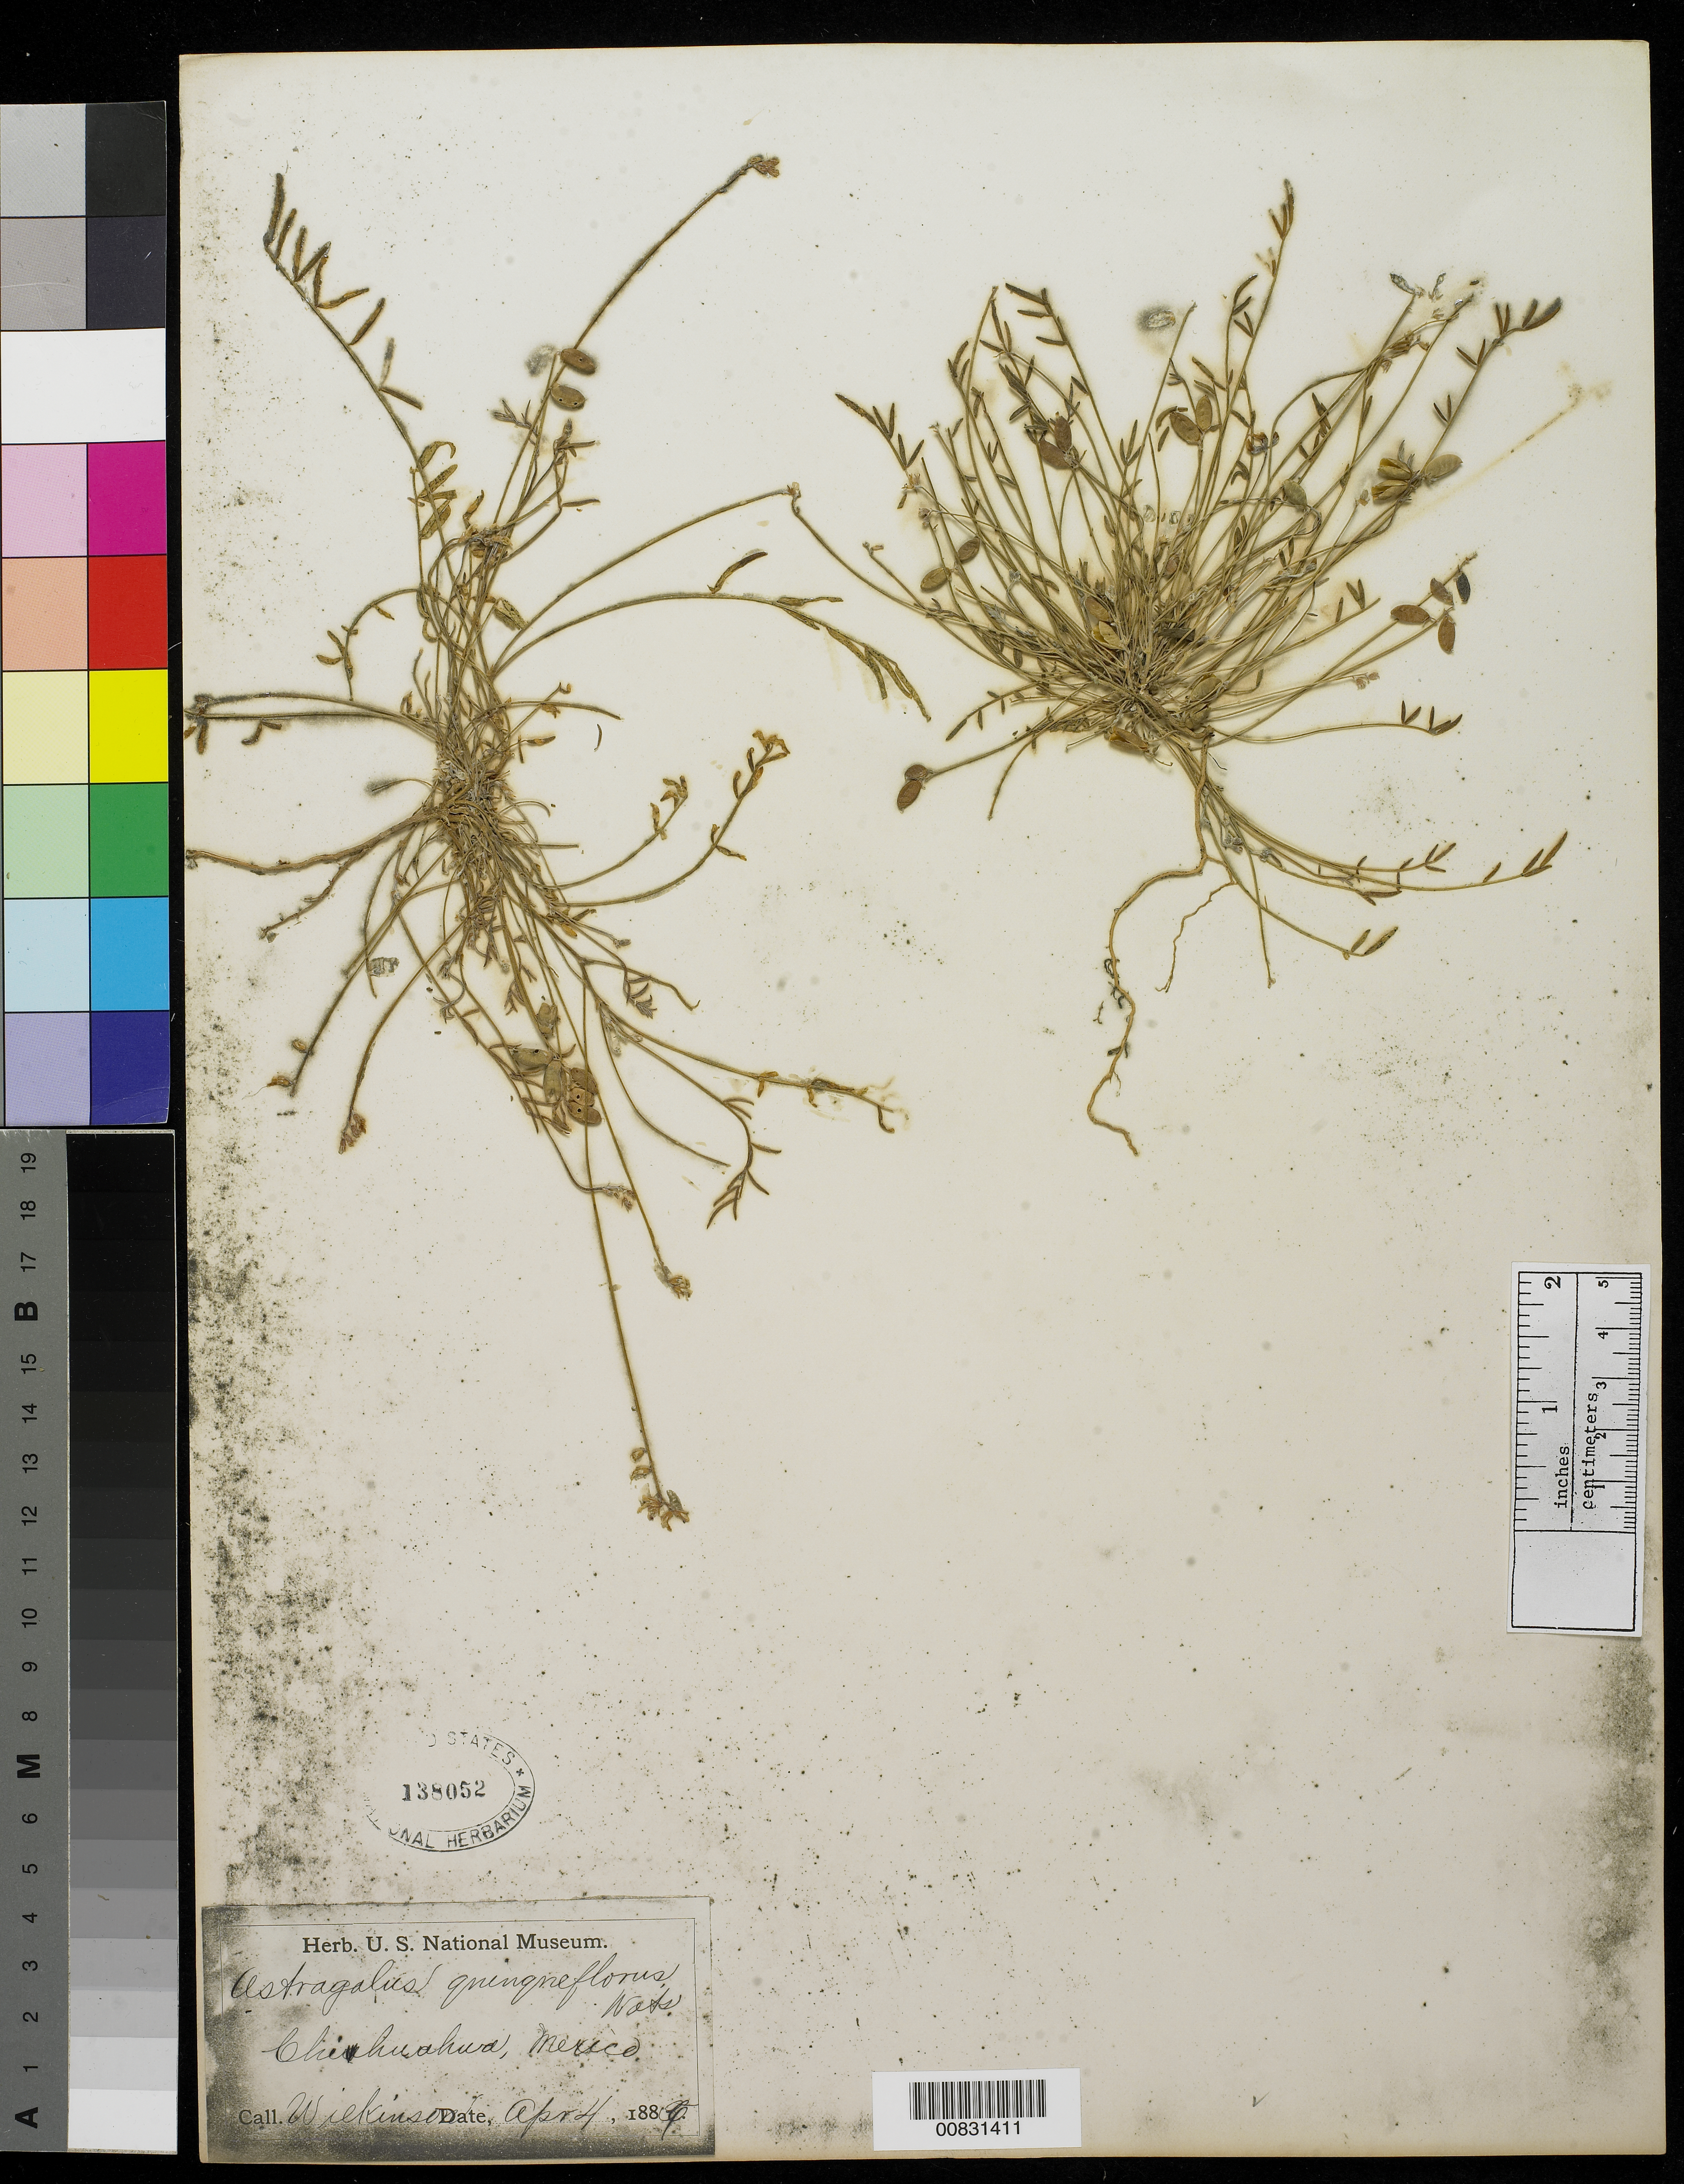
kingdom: Plantae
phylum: Tracheophyta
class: Magnoliopsida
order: Fabales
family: Fabaceae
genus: Astragalus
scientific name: Astragalus quinqueflorus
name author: S. Watson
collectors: E. Wilkinson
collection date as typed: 04 Apr 1886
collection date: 1886-04-04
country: Mexico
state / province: Chihuahua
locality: Chihuahua.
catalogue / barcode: US 138052